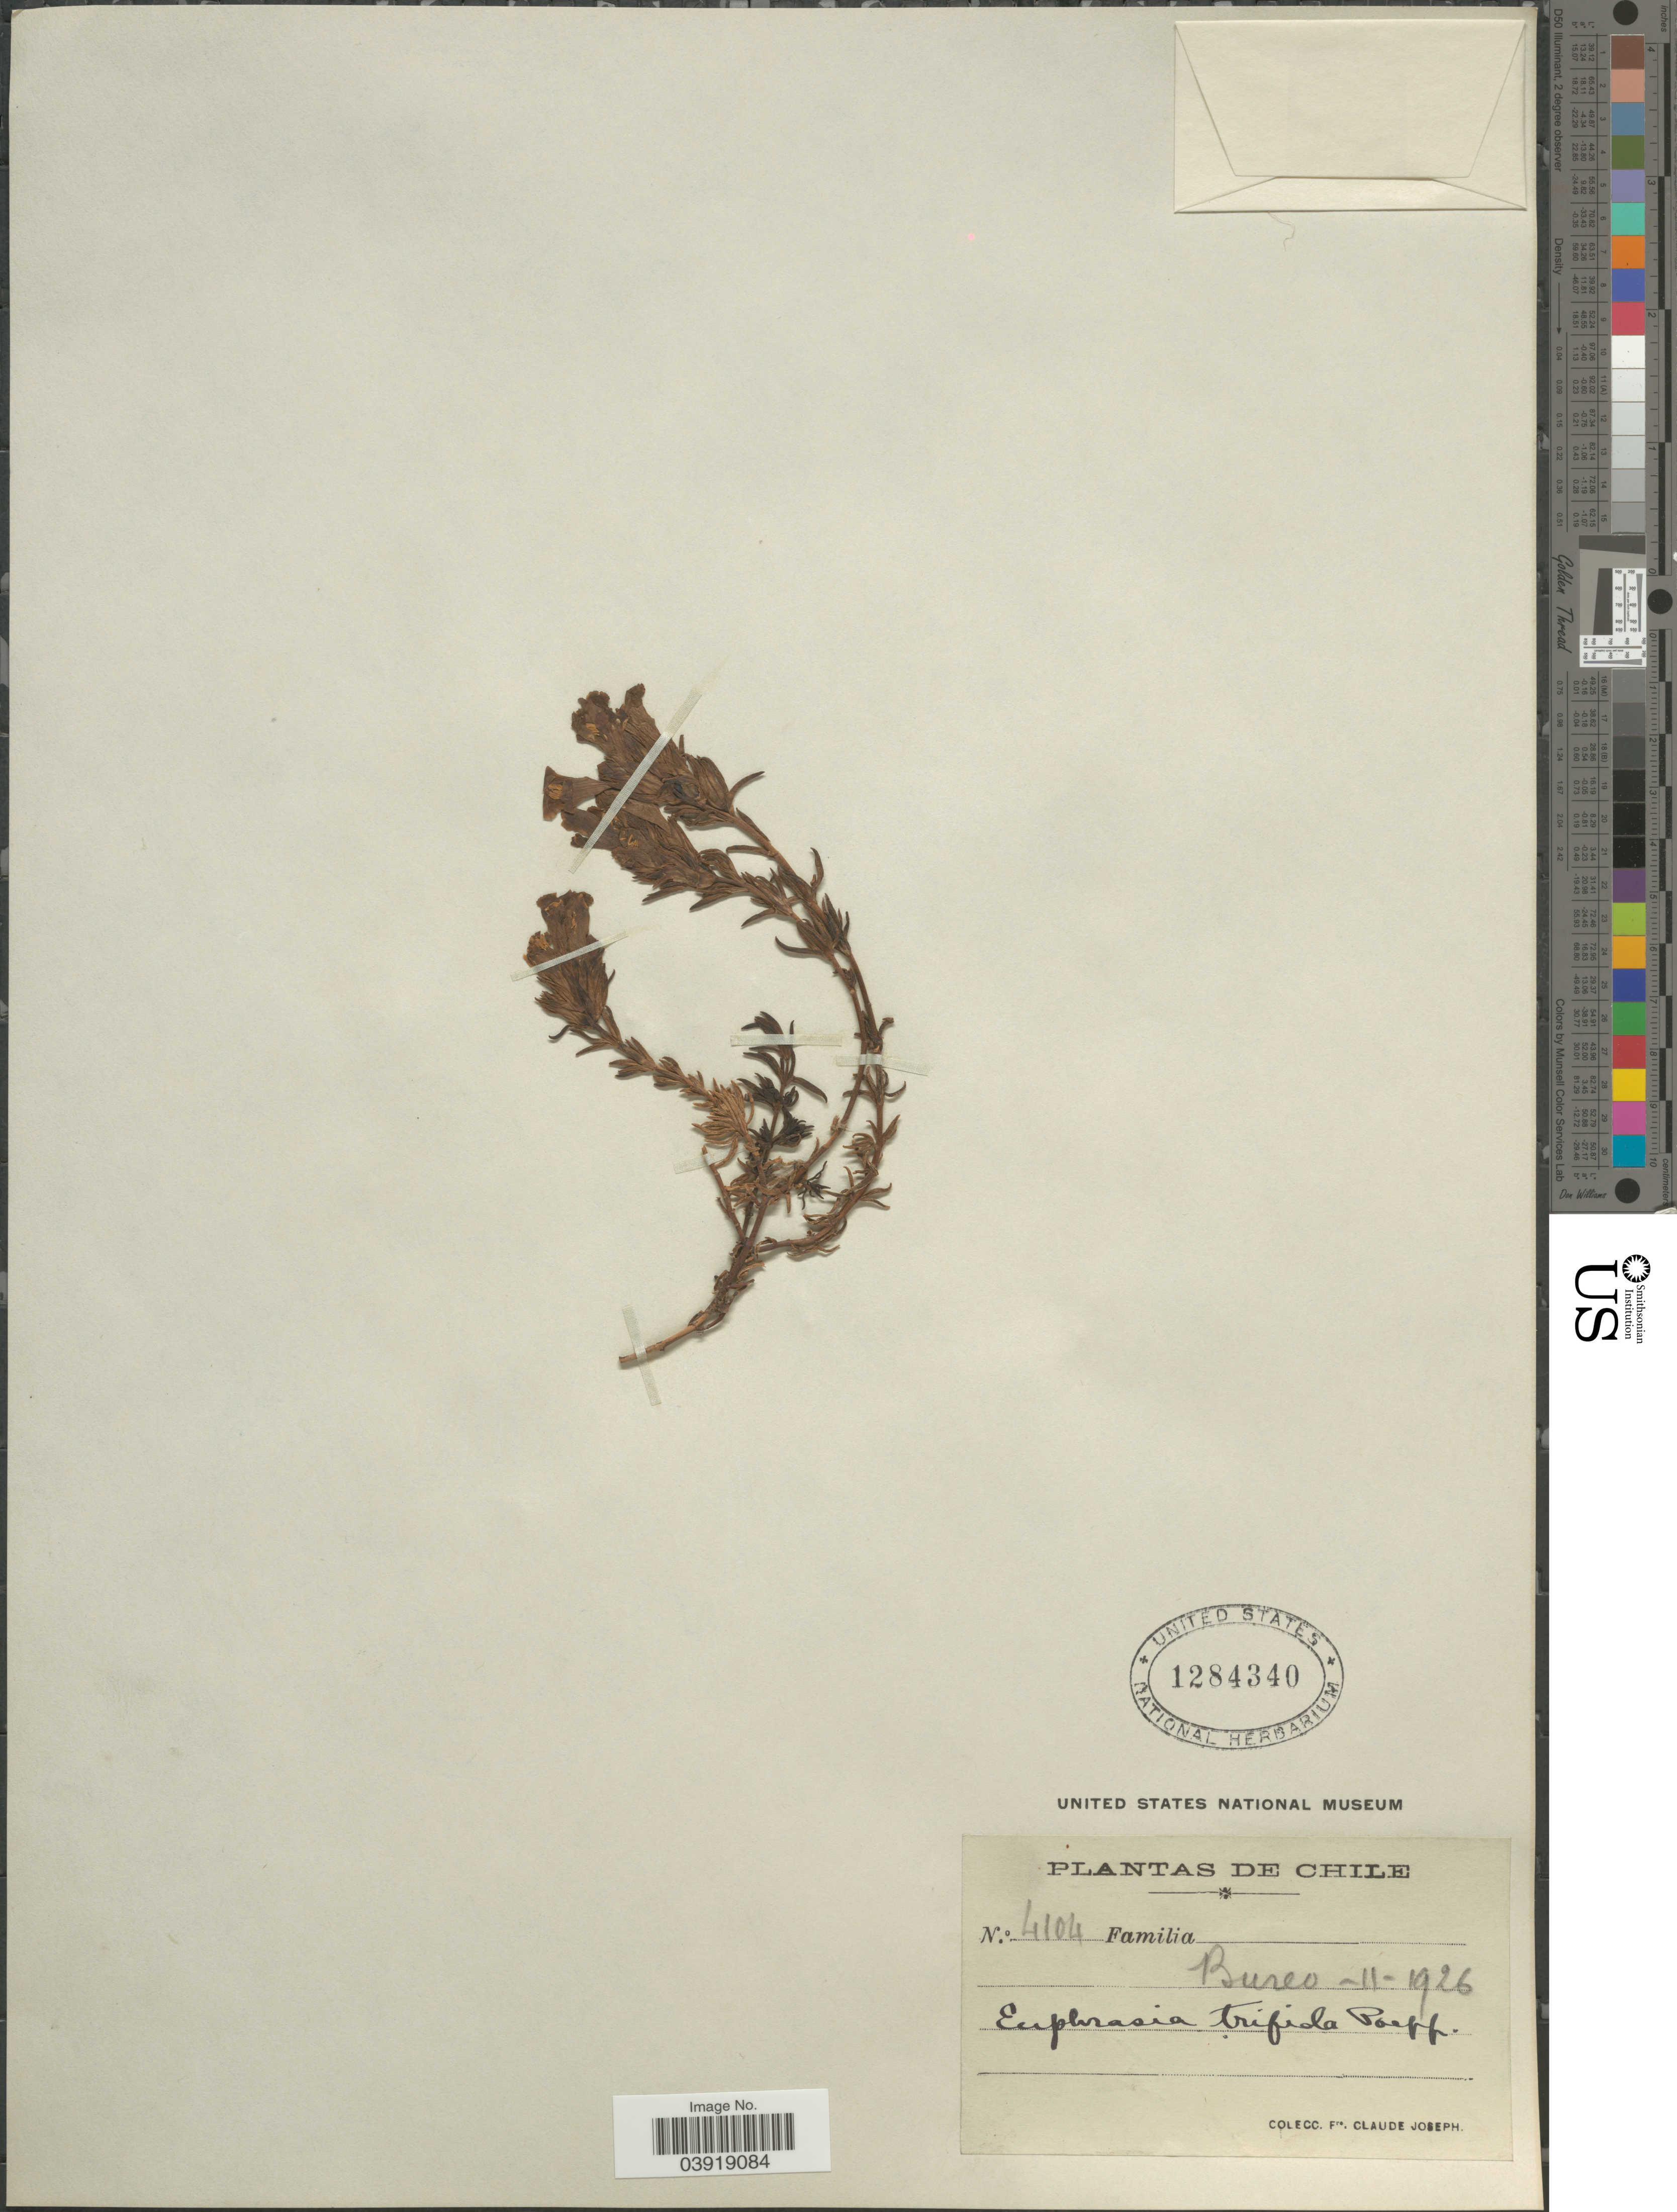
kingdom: Plantae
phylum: Tracheophyta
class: Magnoliopsida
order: Lamiales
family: Orobanchaceae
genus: Euphrasia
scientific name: Euphrasia trifida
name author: Poepp. ex Benth.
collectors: Bro. Claude-Joseph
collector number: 4104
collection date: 1926-11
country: Chile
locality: Burco.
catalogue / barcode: US 1284340